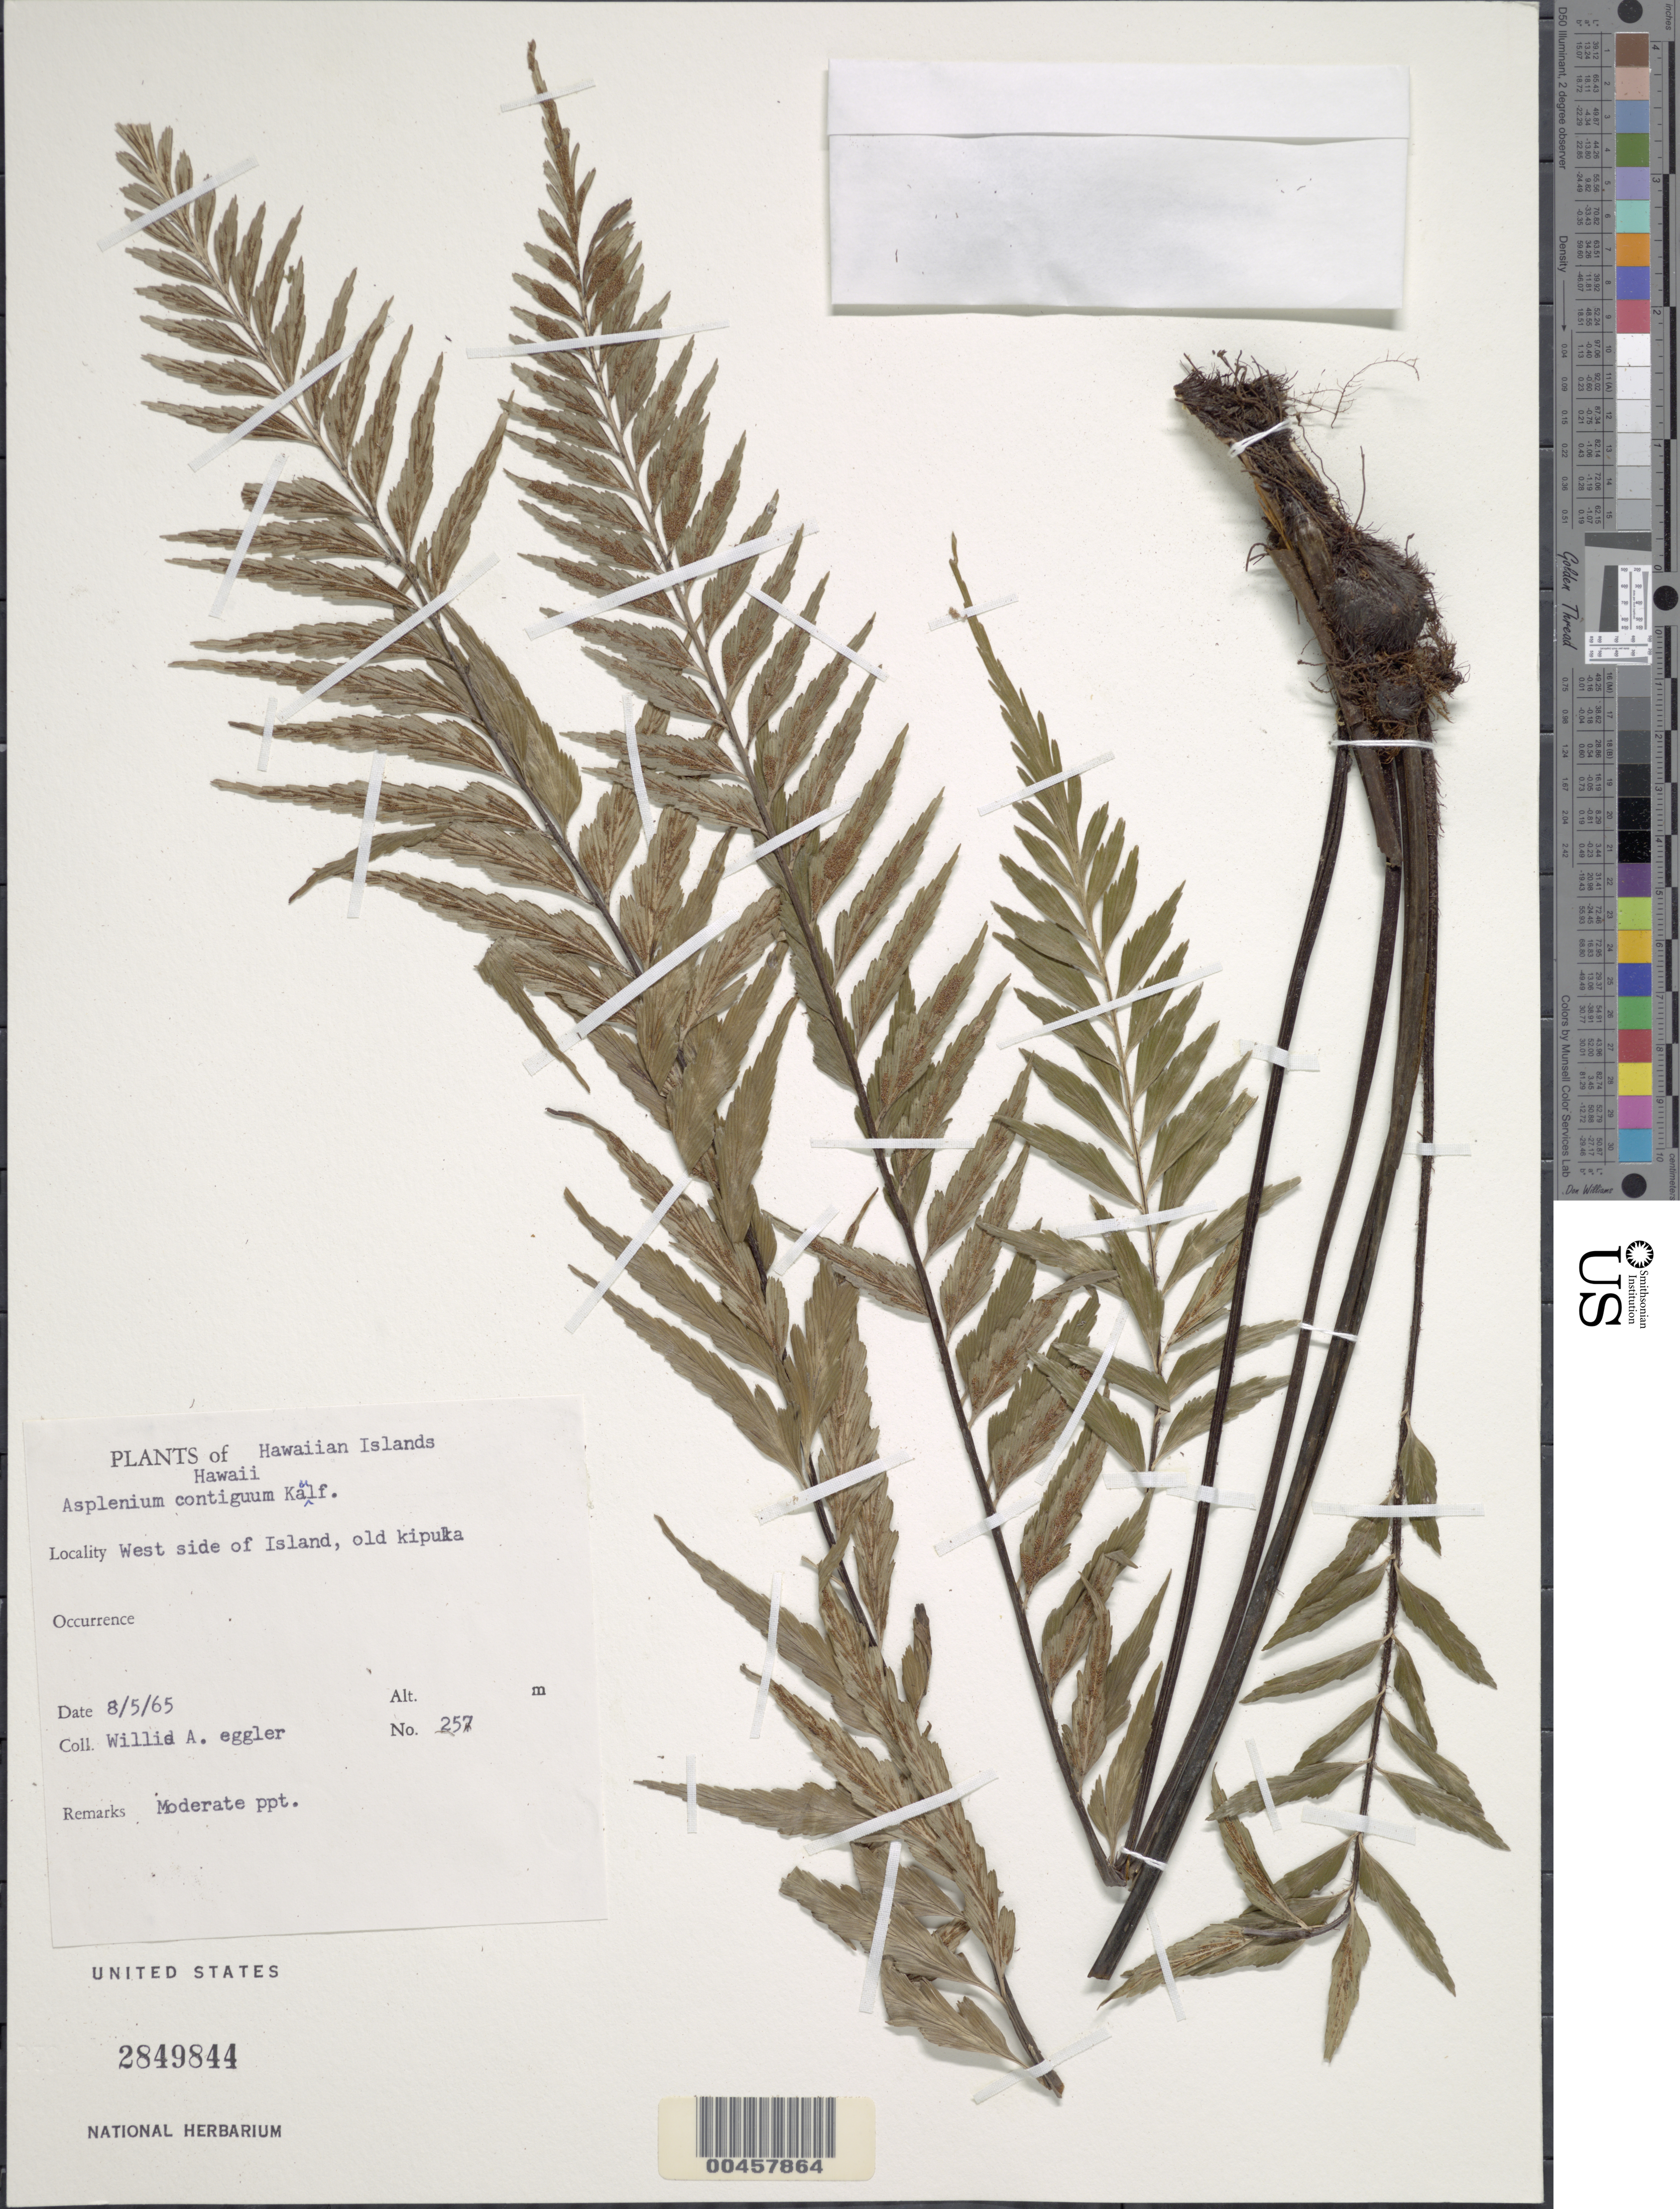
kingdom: Plantae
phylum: Tracheophyta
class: Polypodiopsida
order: Polypodiales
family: Aspleniaceae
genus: Asplenium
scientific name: Asplenium contiguum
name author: Kaulf.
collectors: W. A. Eggler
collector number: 257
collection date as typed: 5 Aug 1965 or 8 May 1965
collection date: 1965-05-08 or 1965-08-05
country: United States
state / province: Hawaii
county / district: Hawaii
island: Hawaii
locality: West side of Island, old kipuka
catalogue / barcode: US 2849844